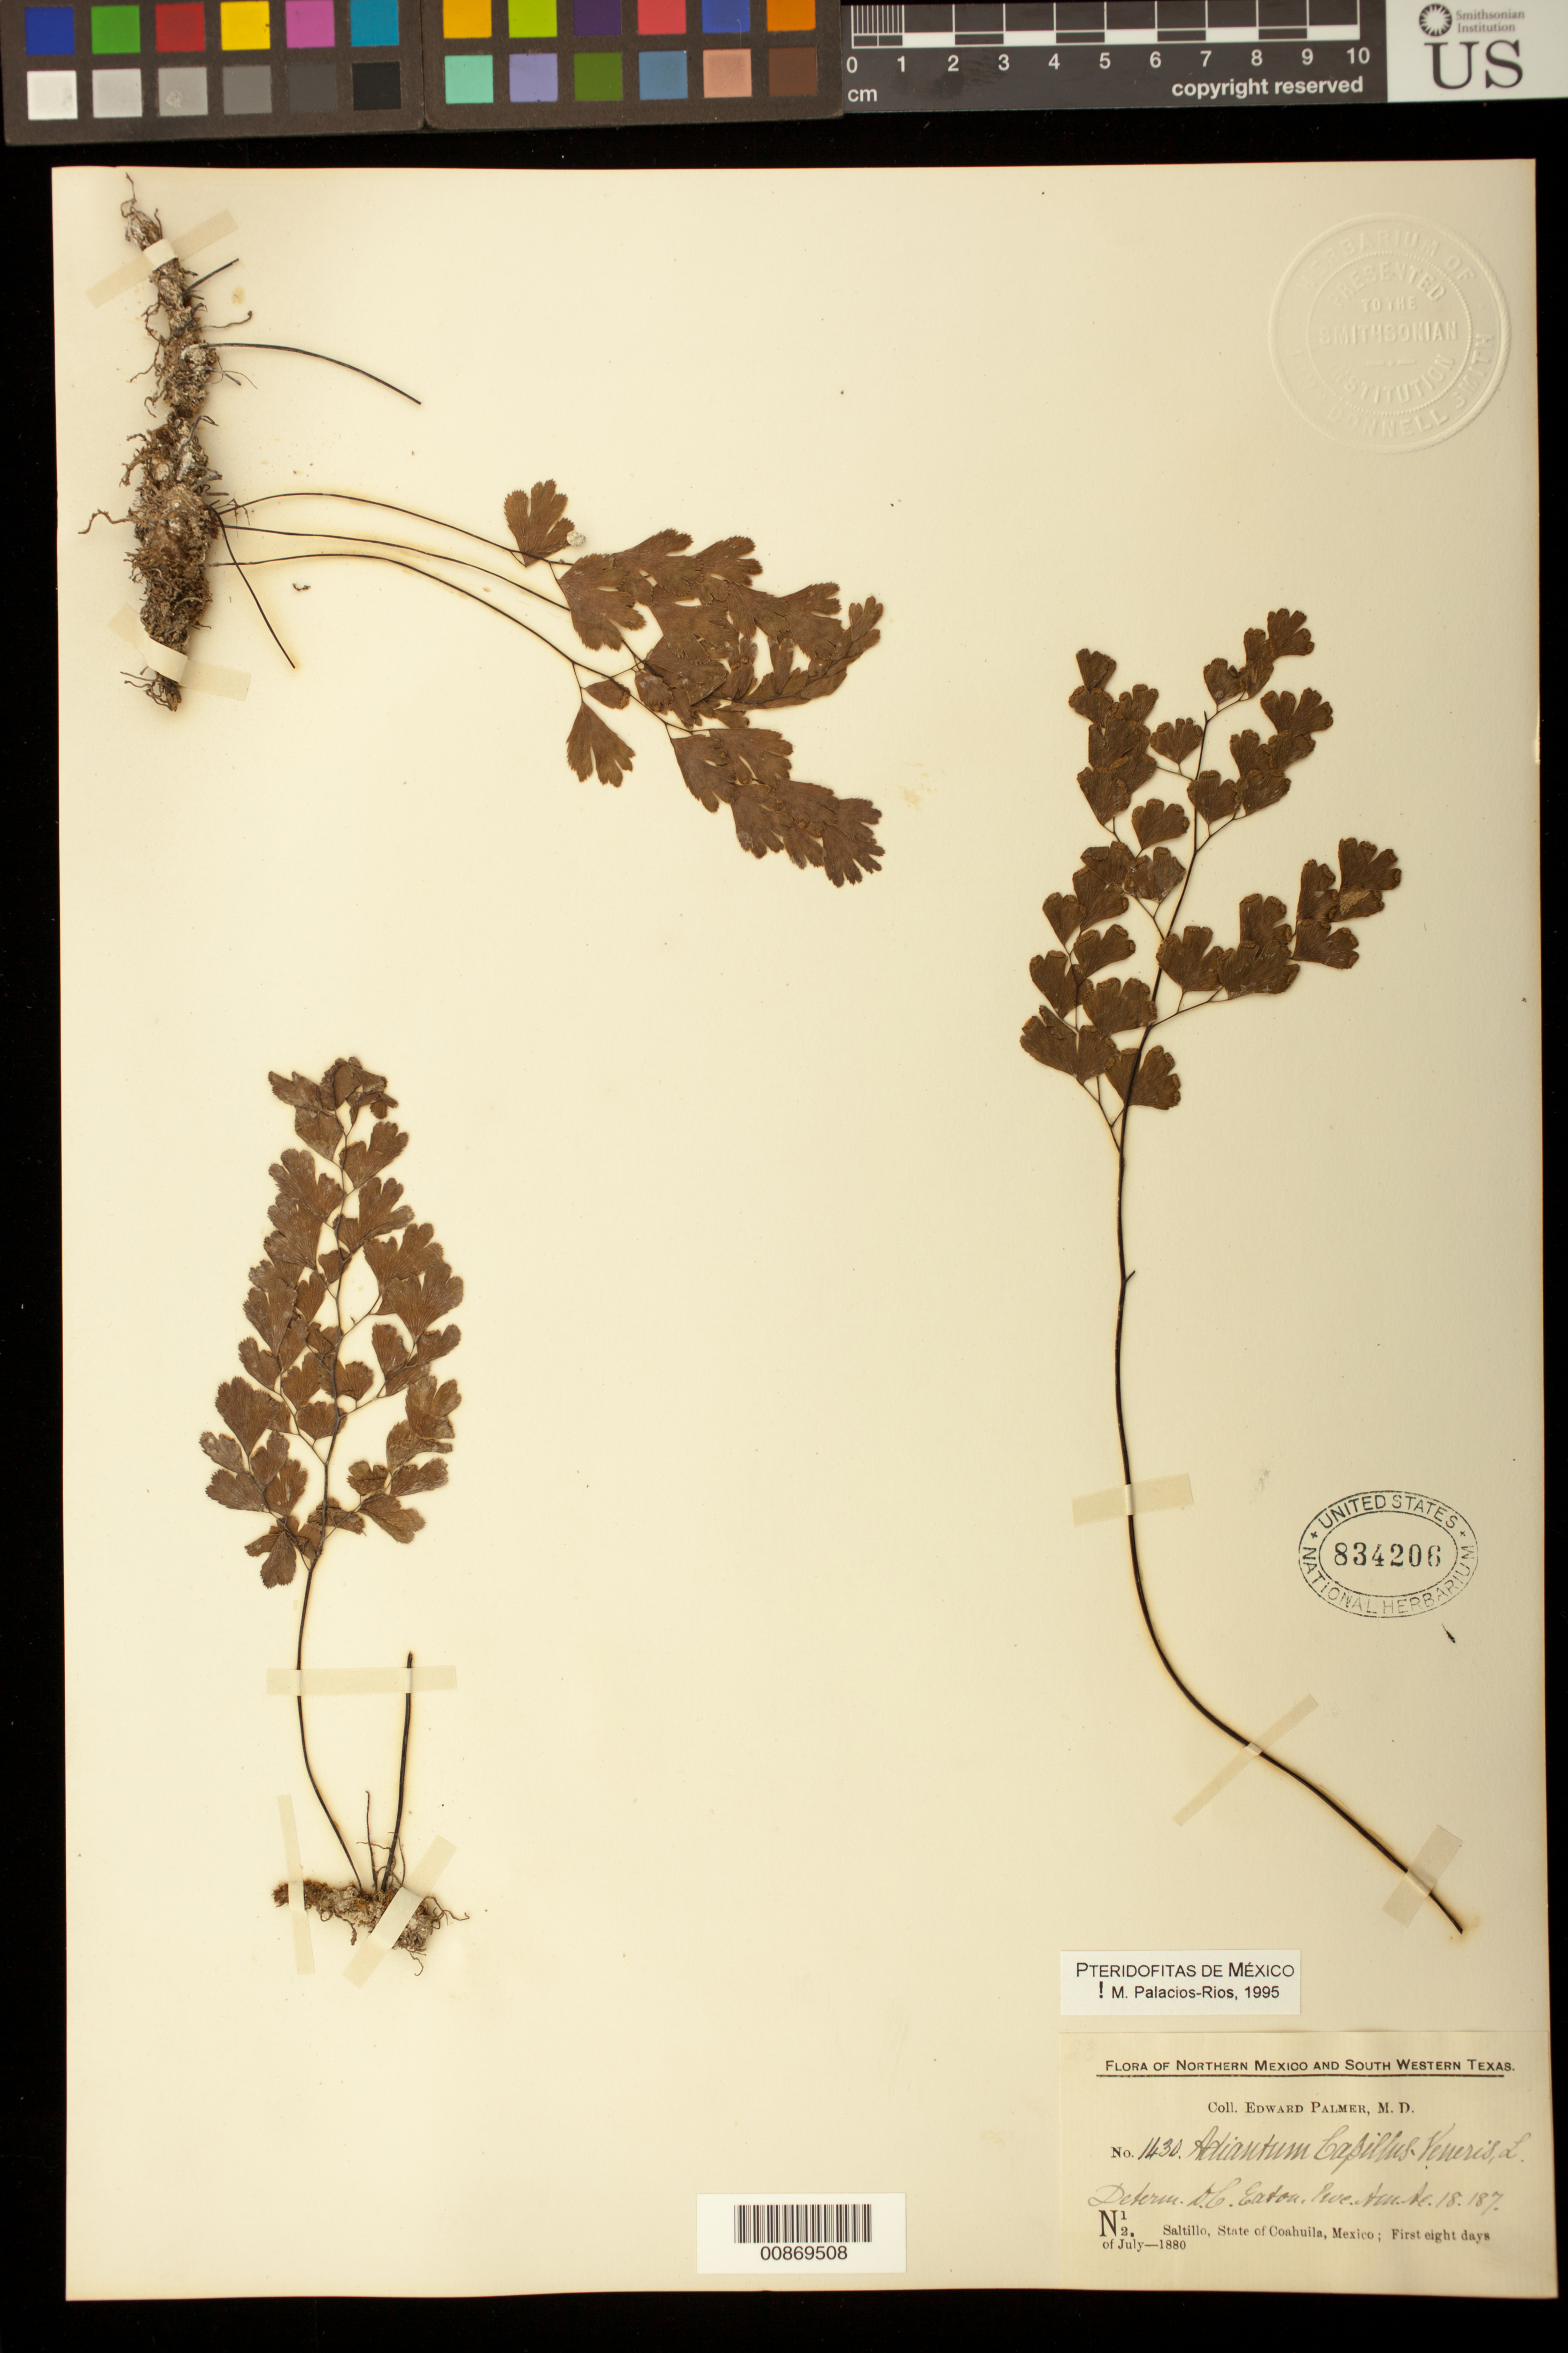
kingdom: Plantae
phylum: Tracheophyta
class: Polypodiopsida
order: Polypodiales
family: Pteridaceae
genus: Adiantum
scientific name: Adiantum capillus-veneris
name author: L.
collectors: E. Palmer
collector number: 1430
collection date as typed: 01 Jul 1880 to 08 Jul 1880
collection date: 1880-07-01/1880-07-08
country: Mexico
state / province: Coahuila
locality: N12. Saltillo, Coahuila.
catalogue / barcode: US 834206